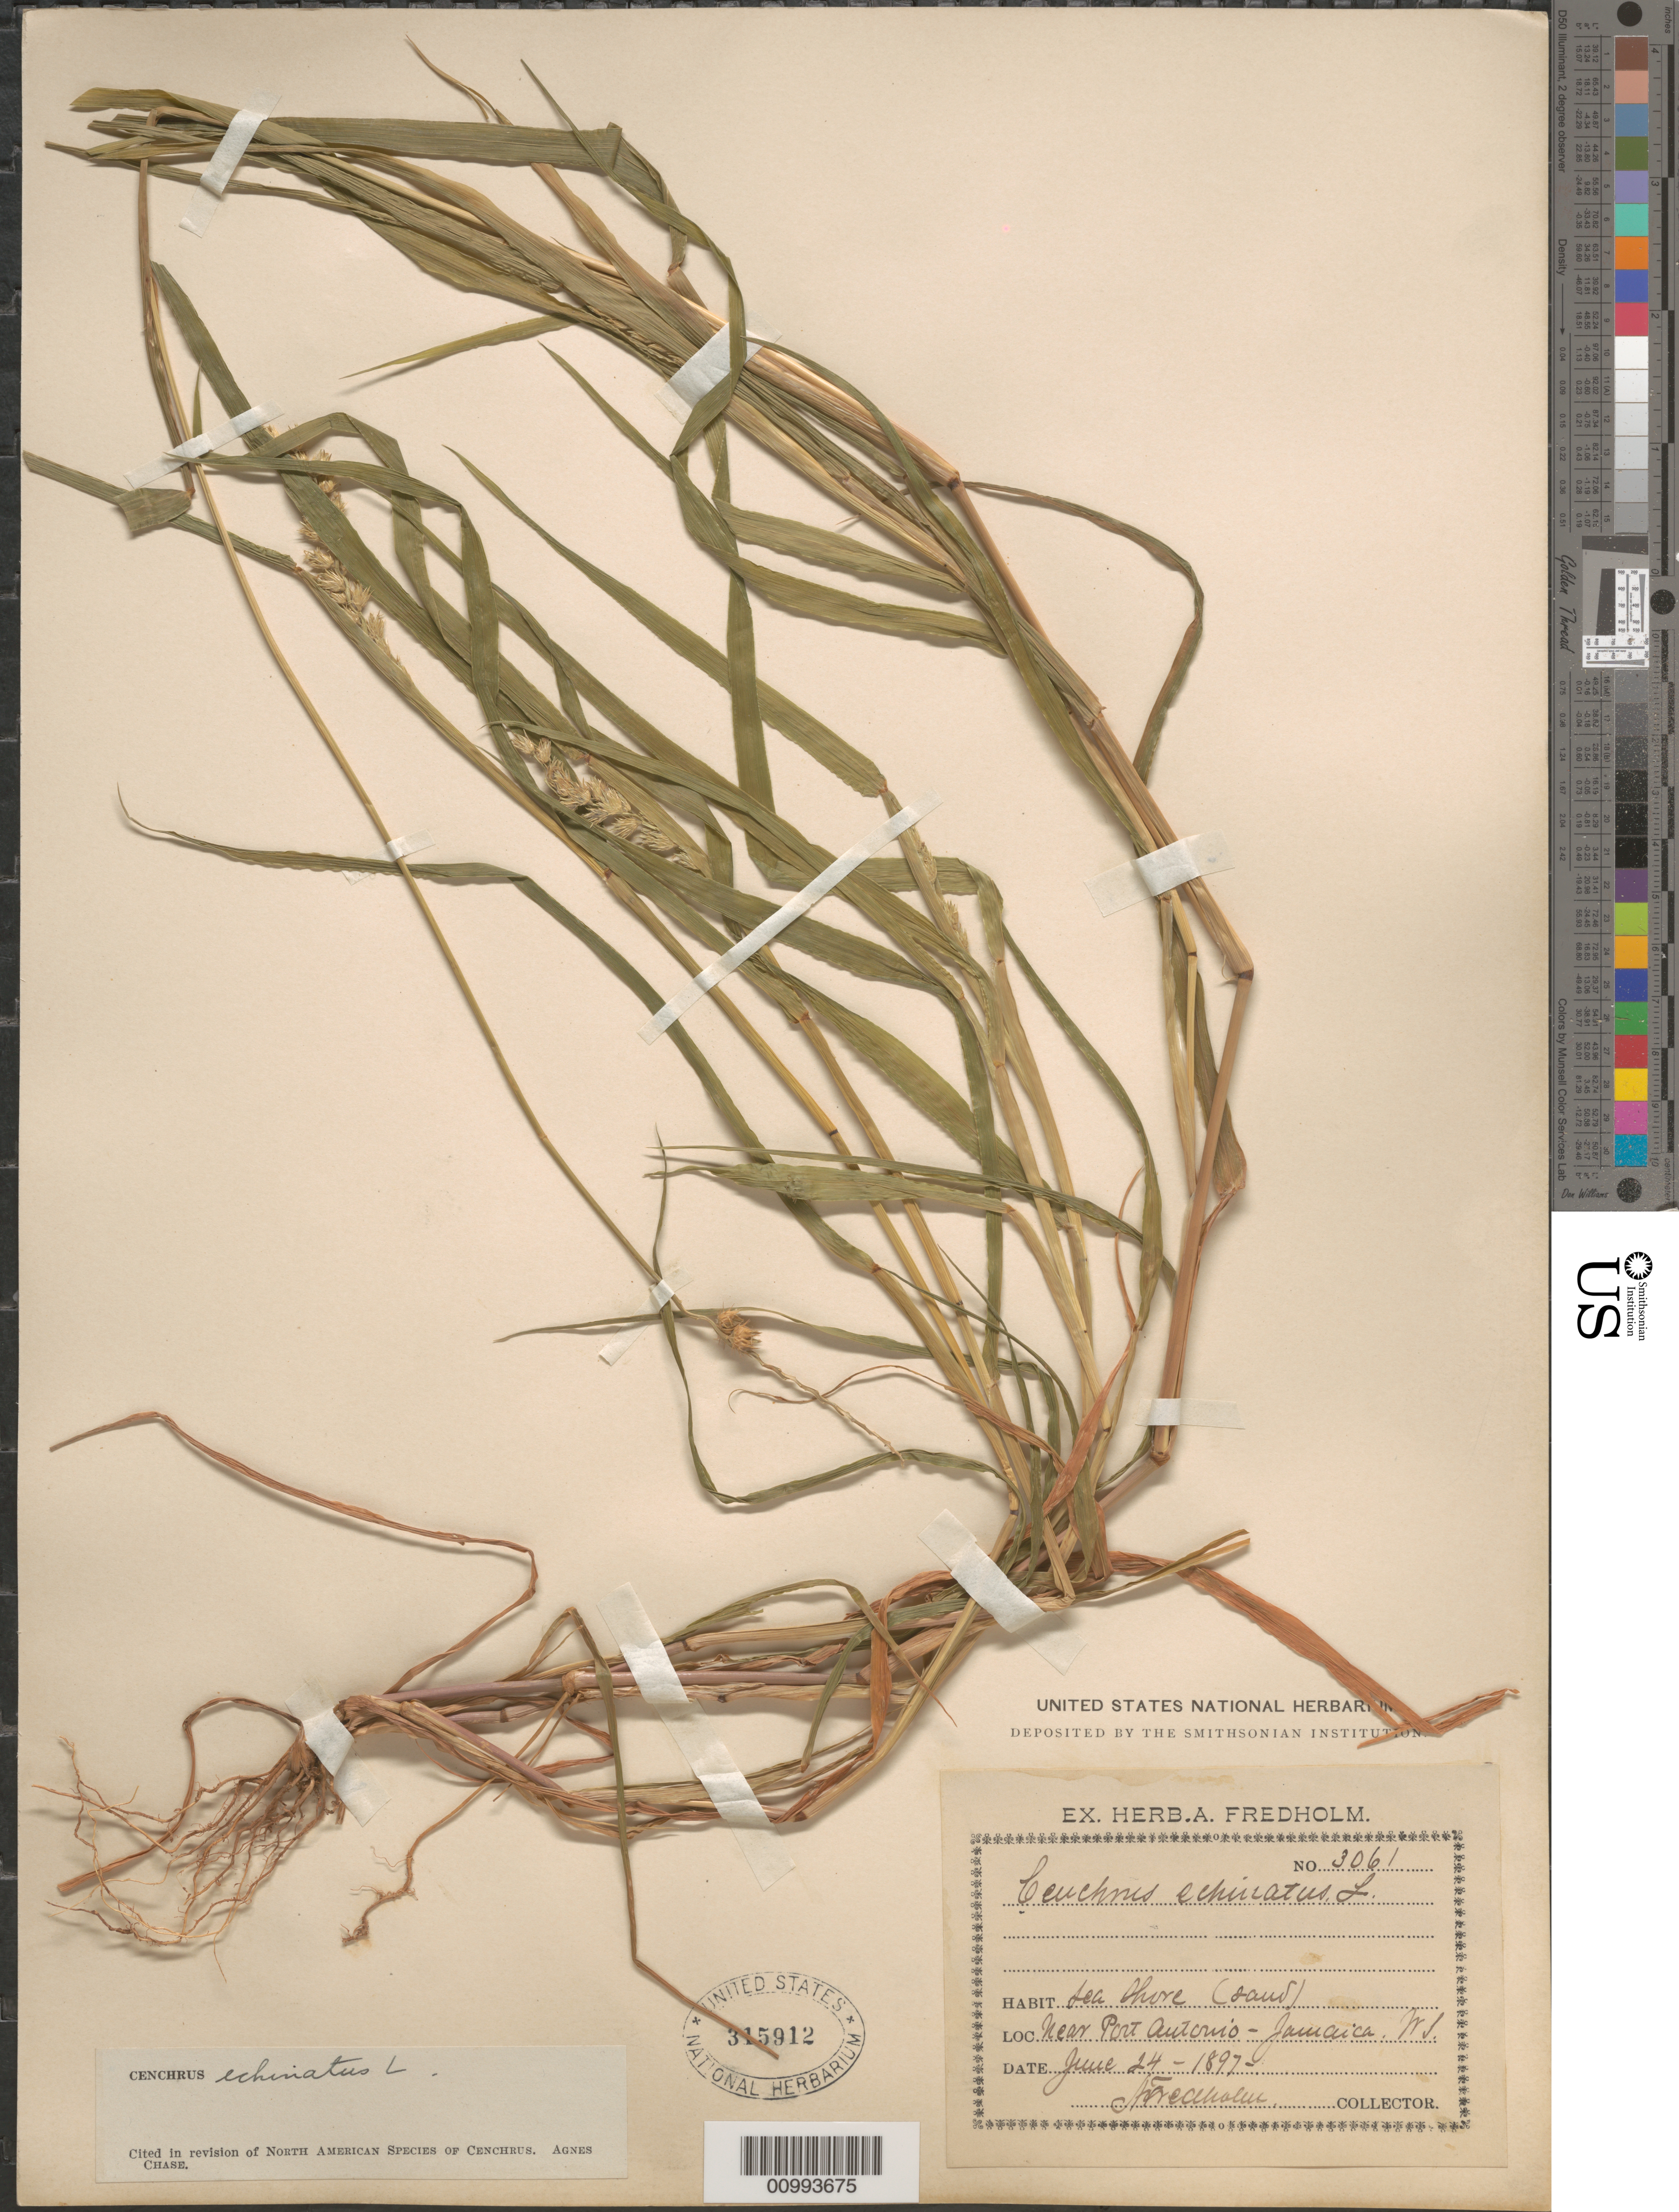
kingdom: Plantae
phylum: Tracheophyta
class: Liliopsida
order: Poales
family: Poaceae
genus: Cenchrus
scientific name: Cenchrus echinatus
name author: L.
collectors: A. Fredholm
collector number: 3061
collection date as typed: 24 Jun 1897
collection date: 1897-06-24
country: Jamaica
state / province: Portland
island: Jamaica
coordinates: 0 N, 0 E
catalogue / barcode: US 315912